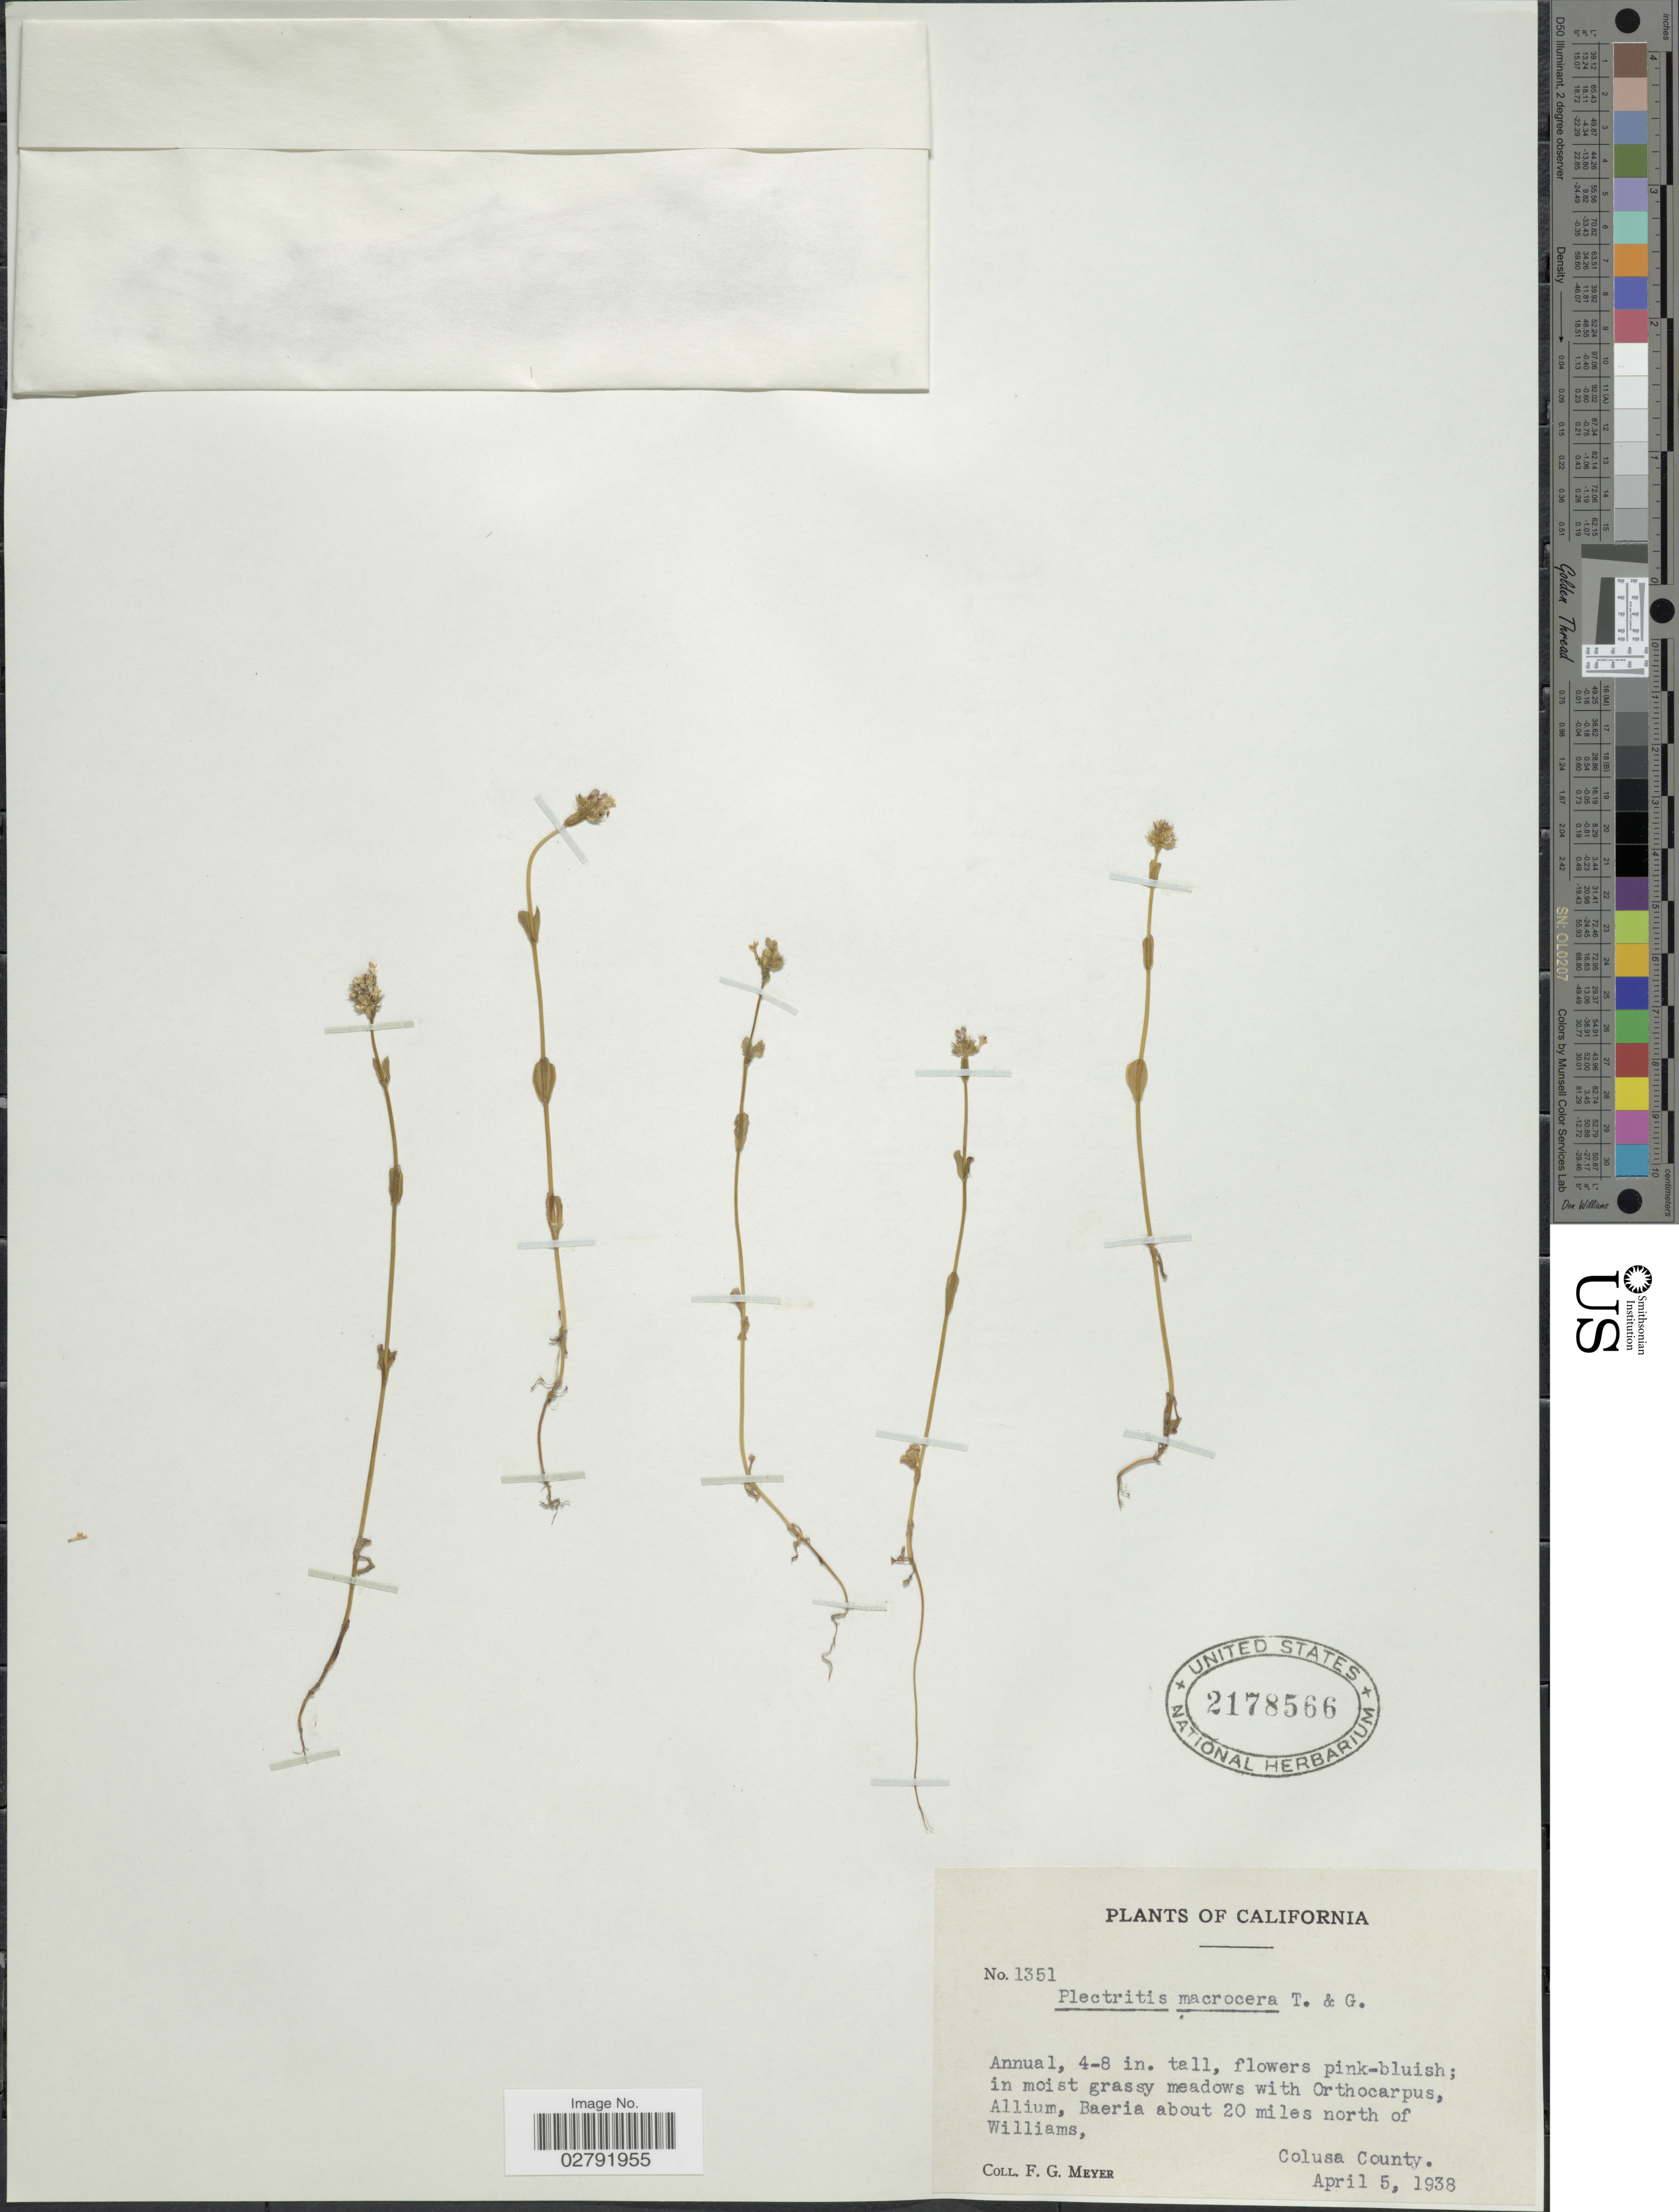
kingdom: Plantae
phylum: Tracheophyta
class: Magnoliopsida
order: Dipsacales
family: Caprifoliaceae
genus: Plectritis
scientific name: Plectritis macrocera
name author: Torr. & A. Gray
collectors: F. G. Meyer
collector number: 1351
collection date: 1938-04-05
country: United States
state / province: California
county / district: Colusa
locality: About 20 miles north of Williams, Colusa County.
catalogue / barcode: US 2178566